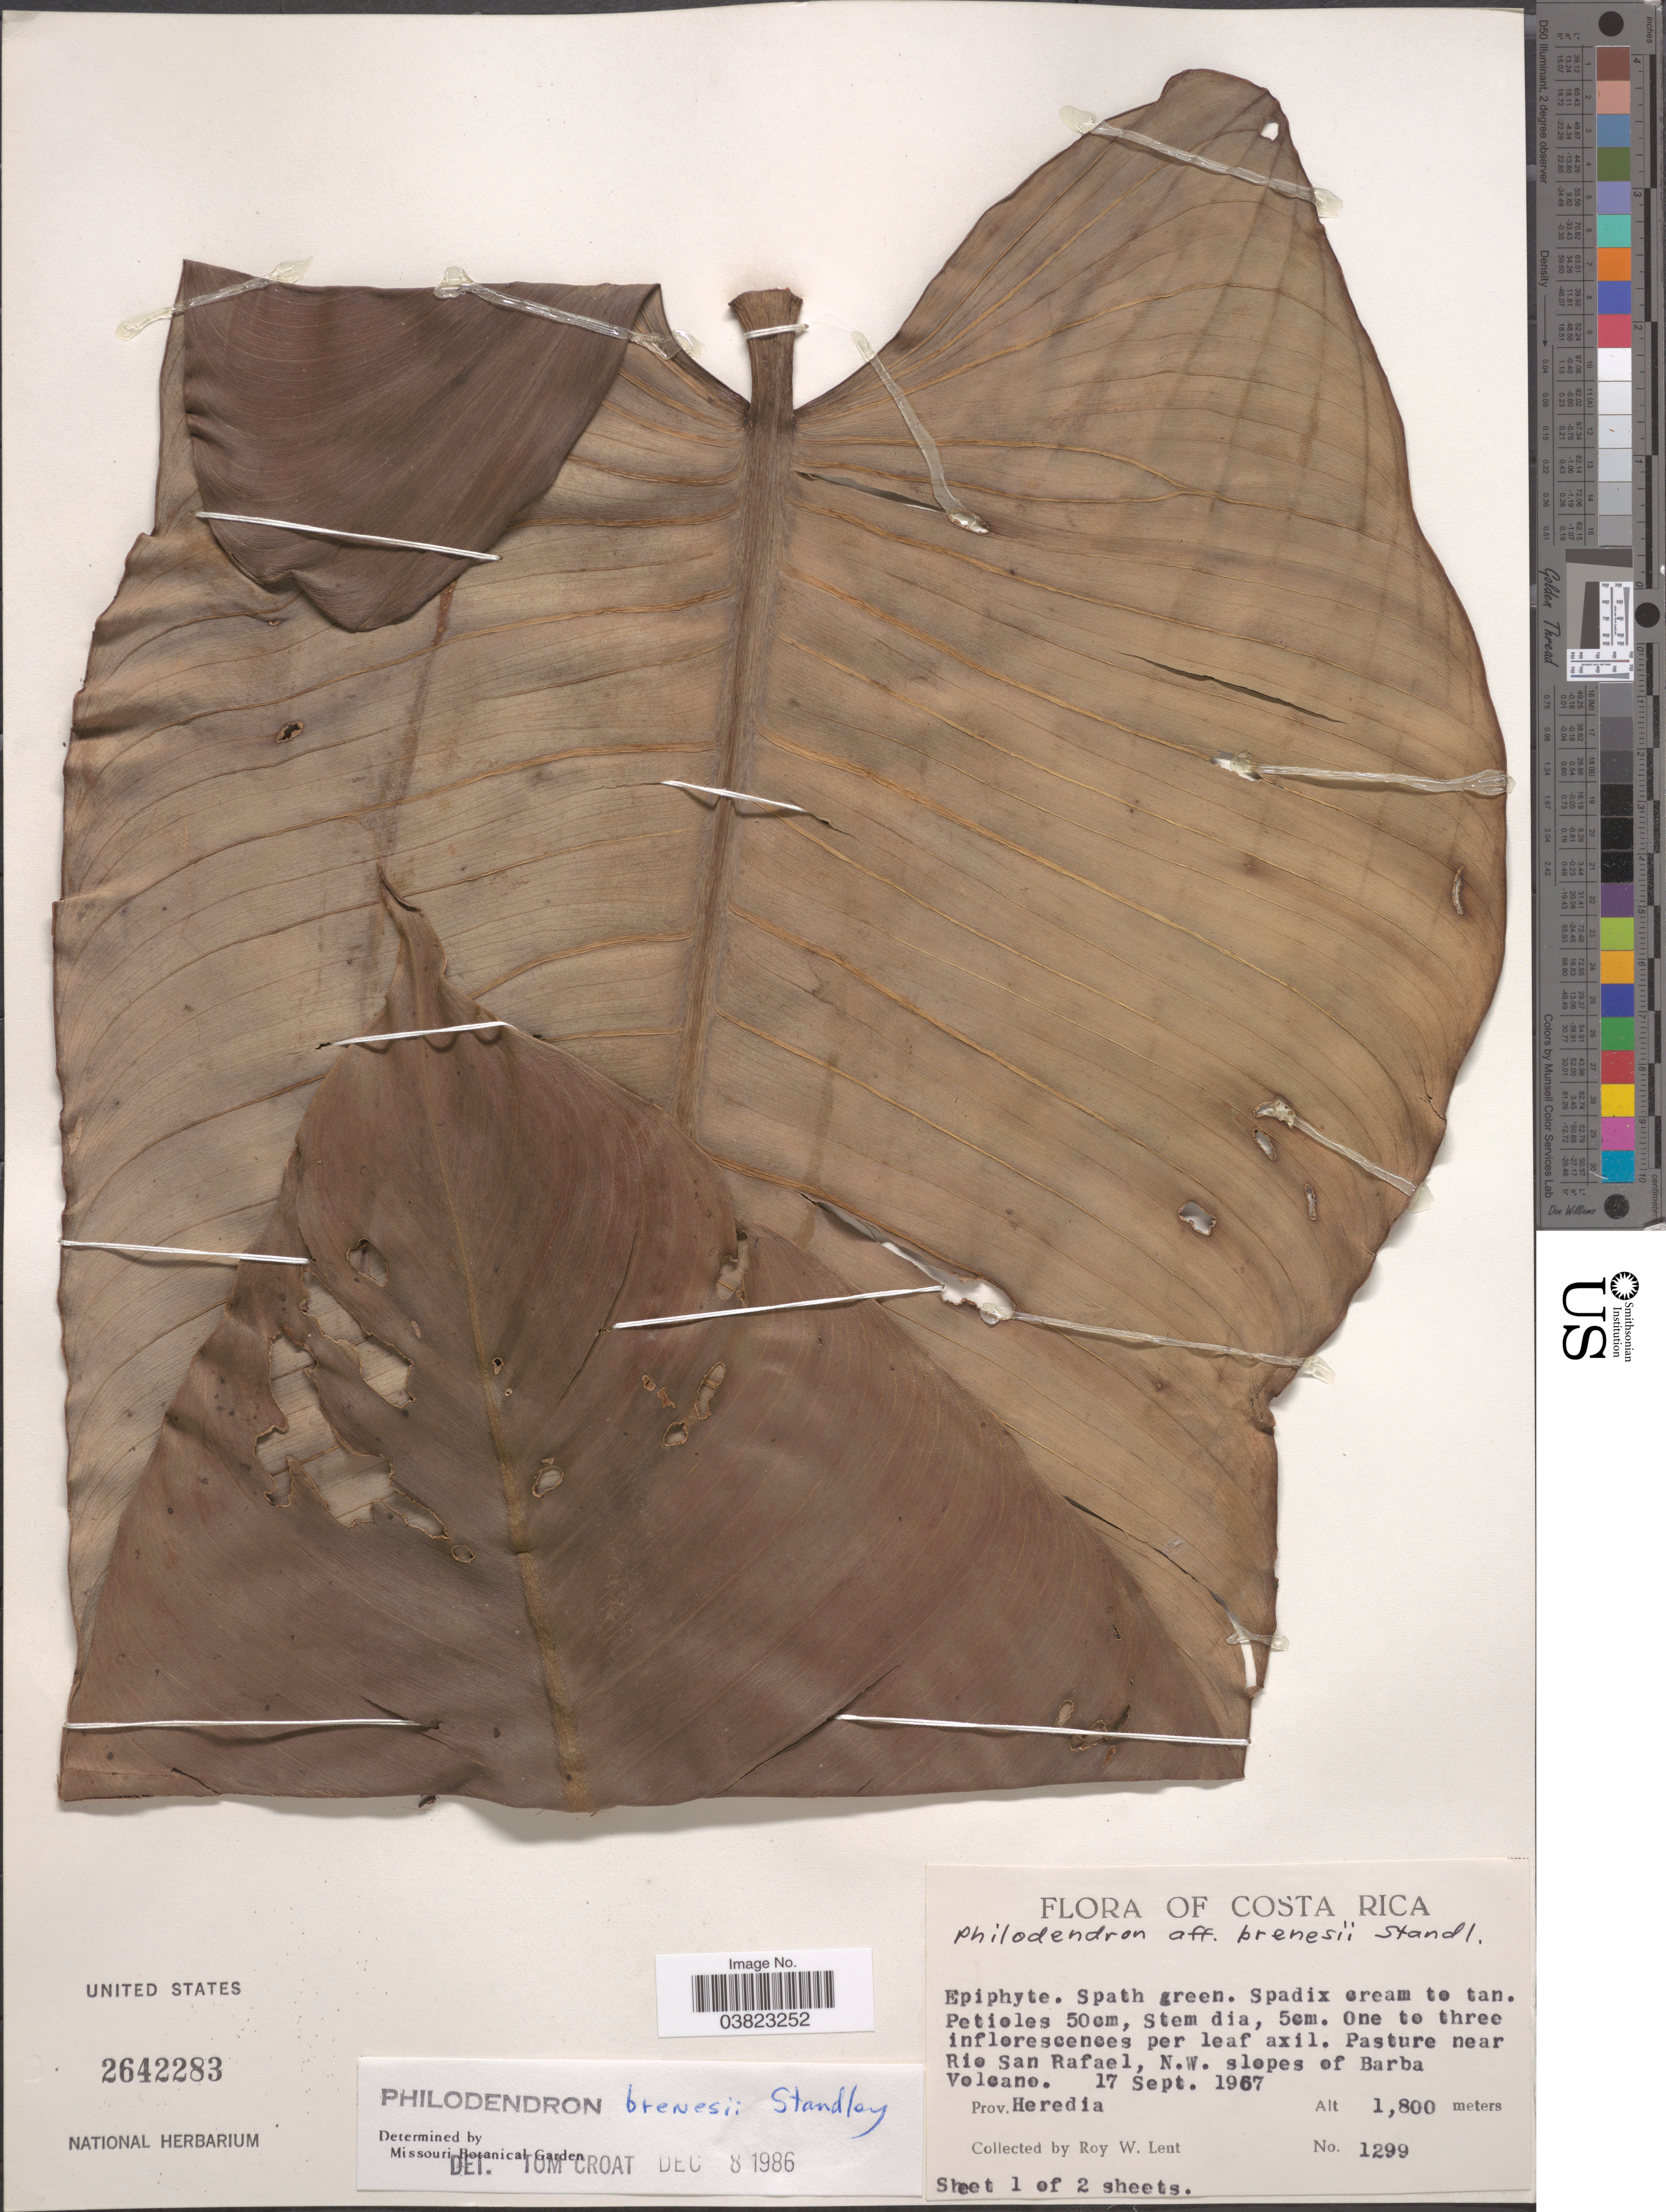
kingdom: Plantae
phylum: Tracheophyta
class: Liliopsida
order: Alismatales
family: Araceae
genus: Philodendron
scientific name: Philodendron brenesii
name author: Standl.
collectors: R. W. Lent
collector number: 1299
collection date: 1967-09-17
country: Costa Rica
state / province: Heredia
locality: Pasture near Rio San Rafael, N.W. slopes of Barba Volcano.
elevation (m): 1800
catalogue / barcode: US 2642283